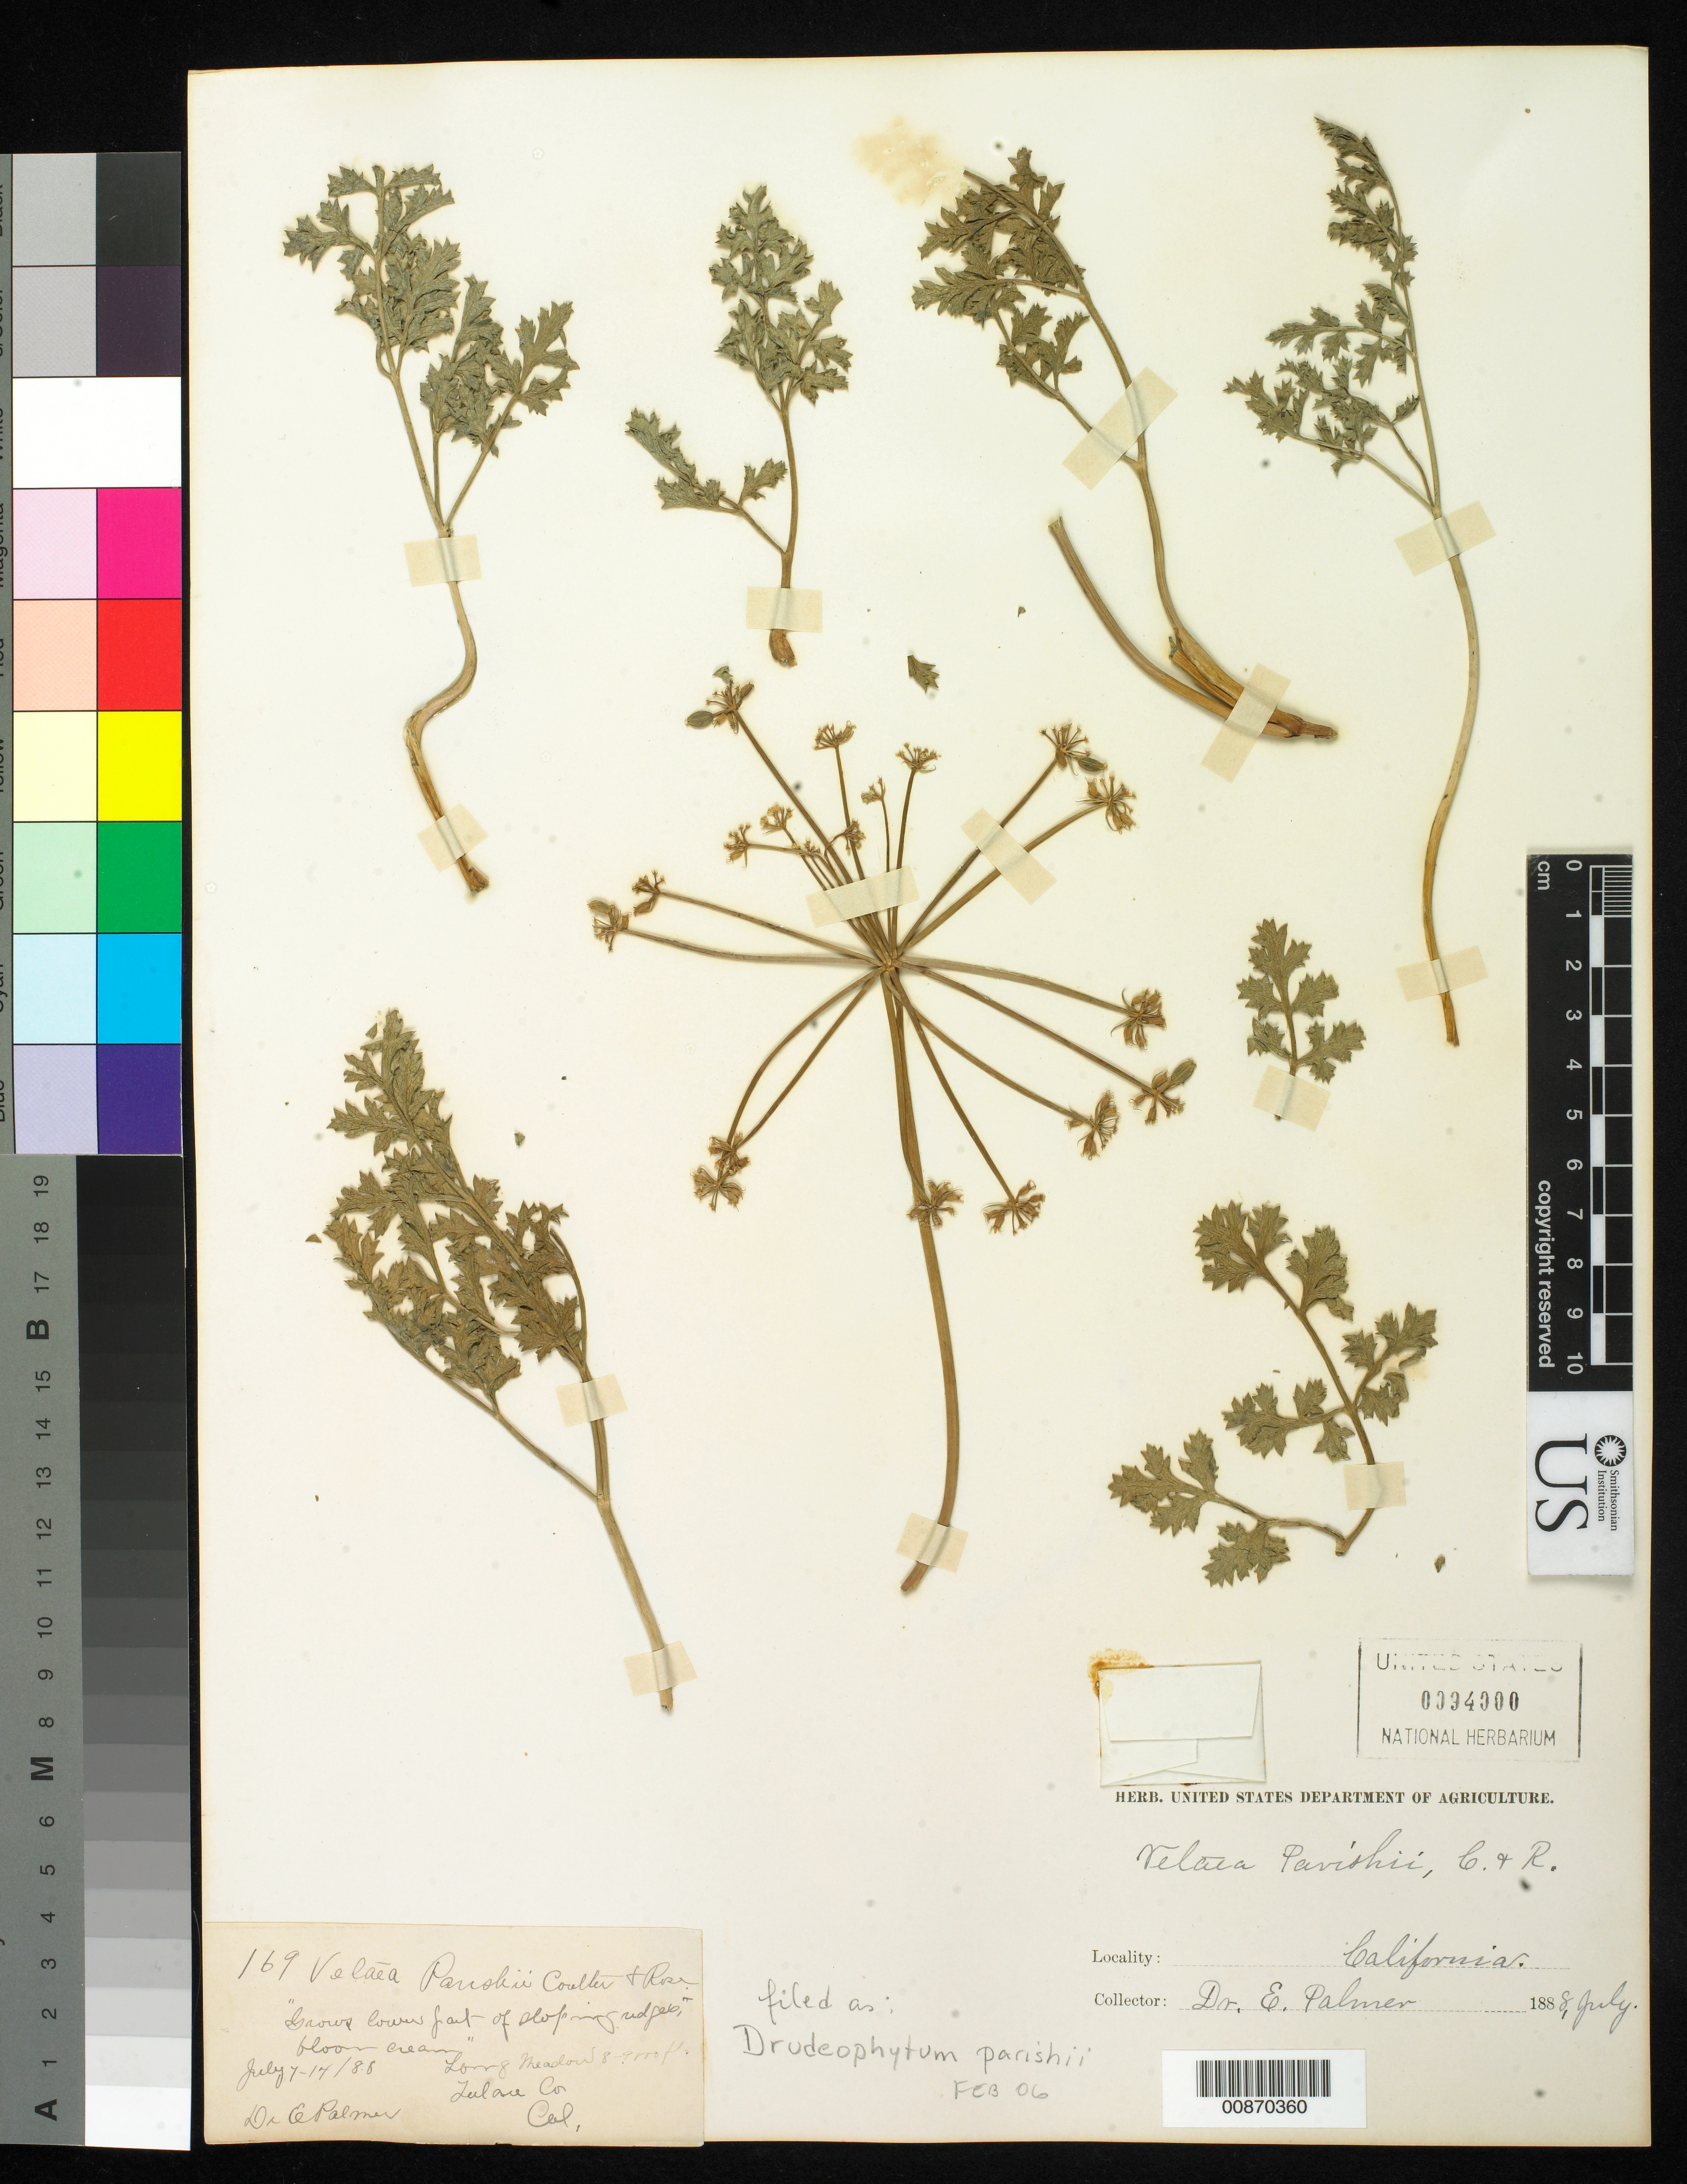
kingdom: Plantae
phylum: Tracheophyta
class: Magnoliopsida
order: Apiales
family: Apiaceae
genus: Drudeophytum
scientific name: Drudeophytum parishii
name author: (J.M. Coult. & Rose) J.M. Coult. & Rose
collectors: E. Palmer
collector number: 169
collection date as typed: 07 Jul 1888 to 14 Jul 1888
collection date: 1888-07-07/1888-07-14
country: United States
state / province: California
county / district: Tulare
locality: Long Meadow, Tulare County, California.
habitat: Grows on lower part of sloping ridges.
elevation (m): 2438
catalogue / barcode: US 94000